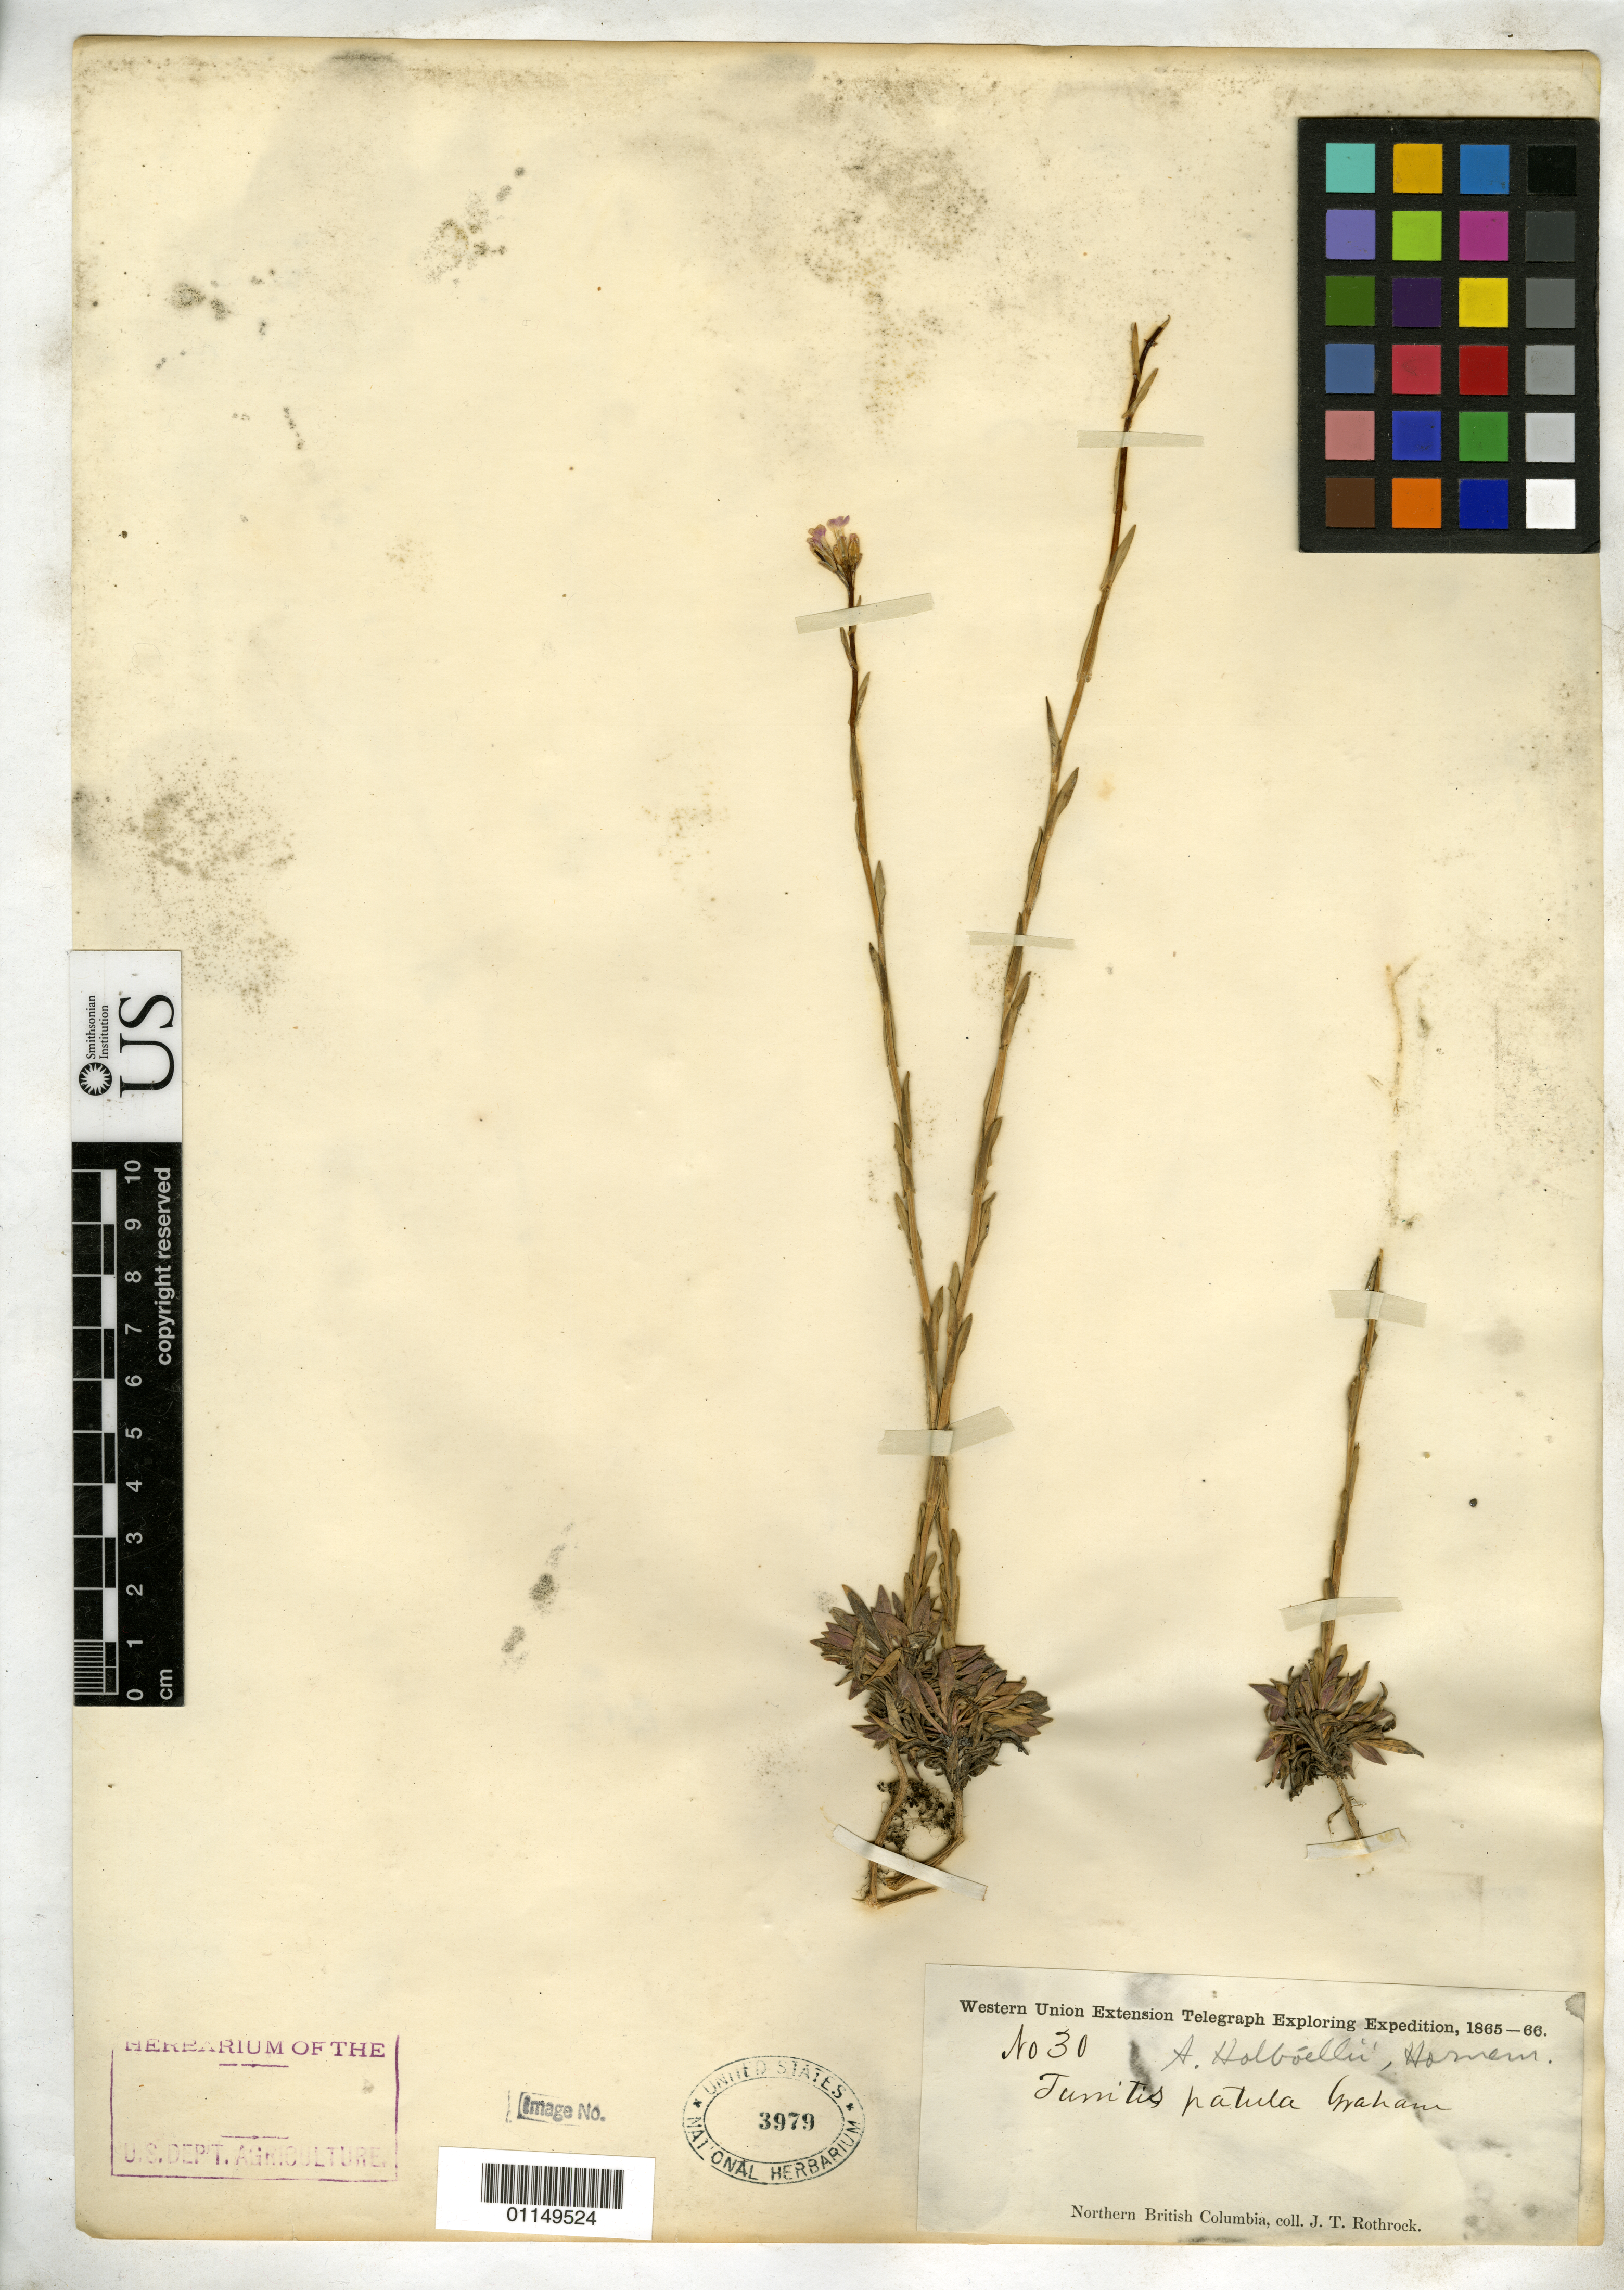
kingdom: Plantae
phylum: Tracheophyta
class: Magnoliopsida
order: Brassicales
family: Brassicaceae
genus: Arabis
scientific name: Arabis holboellii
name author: Hornem.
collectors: J. T. Rothrock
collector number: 30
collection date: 1866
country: Canada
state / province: British Columbia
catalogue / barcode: US 3979